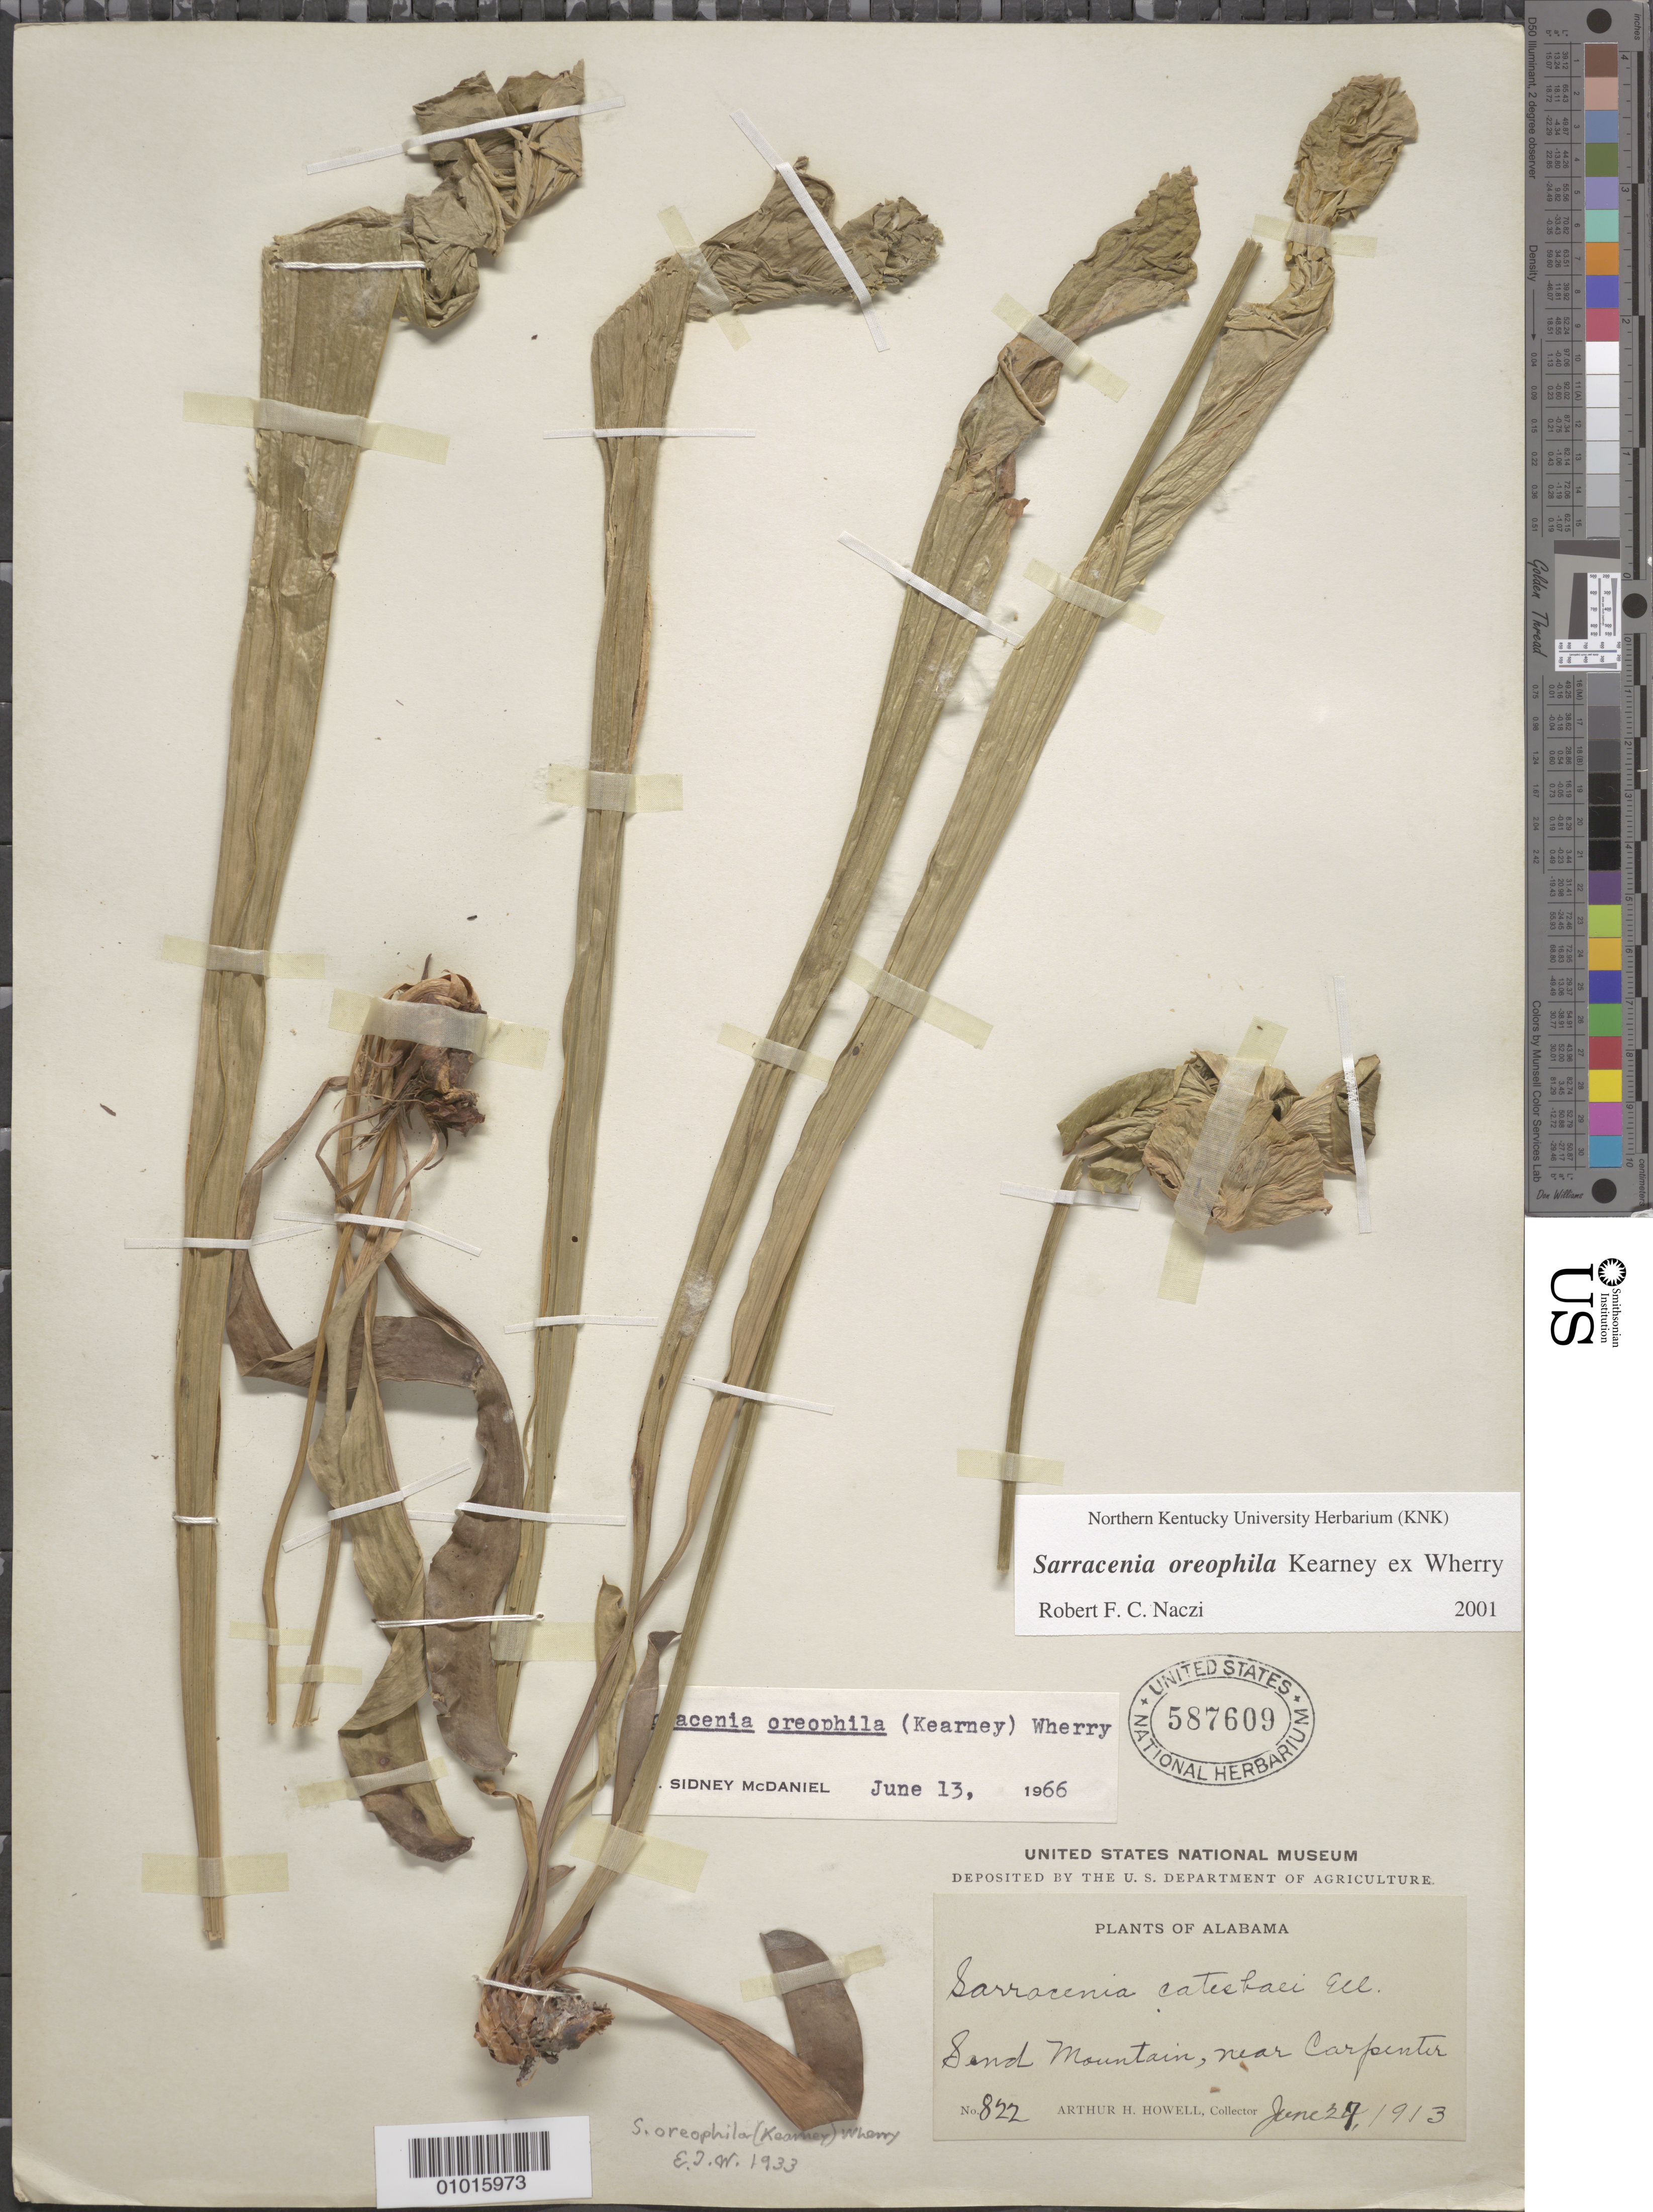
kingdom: Plantae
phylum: Tracheophyta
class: Magnoliopsida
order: Ericales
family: Sarraceniaceae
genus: Sarracenia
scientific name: Sarracenia oreophila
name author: Kearney ex Wherry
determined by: Naczi, R. F. C.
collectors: A. H. Howell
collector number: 822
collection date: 1913-06-27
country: United States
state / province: Alabama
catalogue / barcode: US 587609